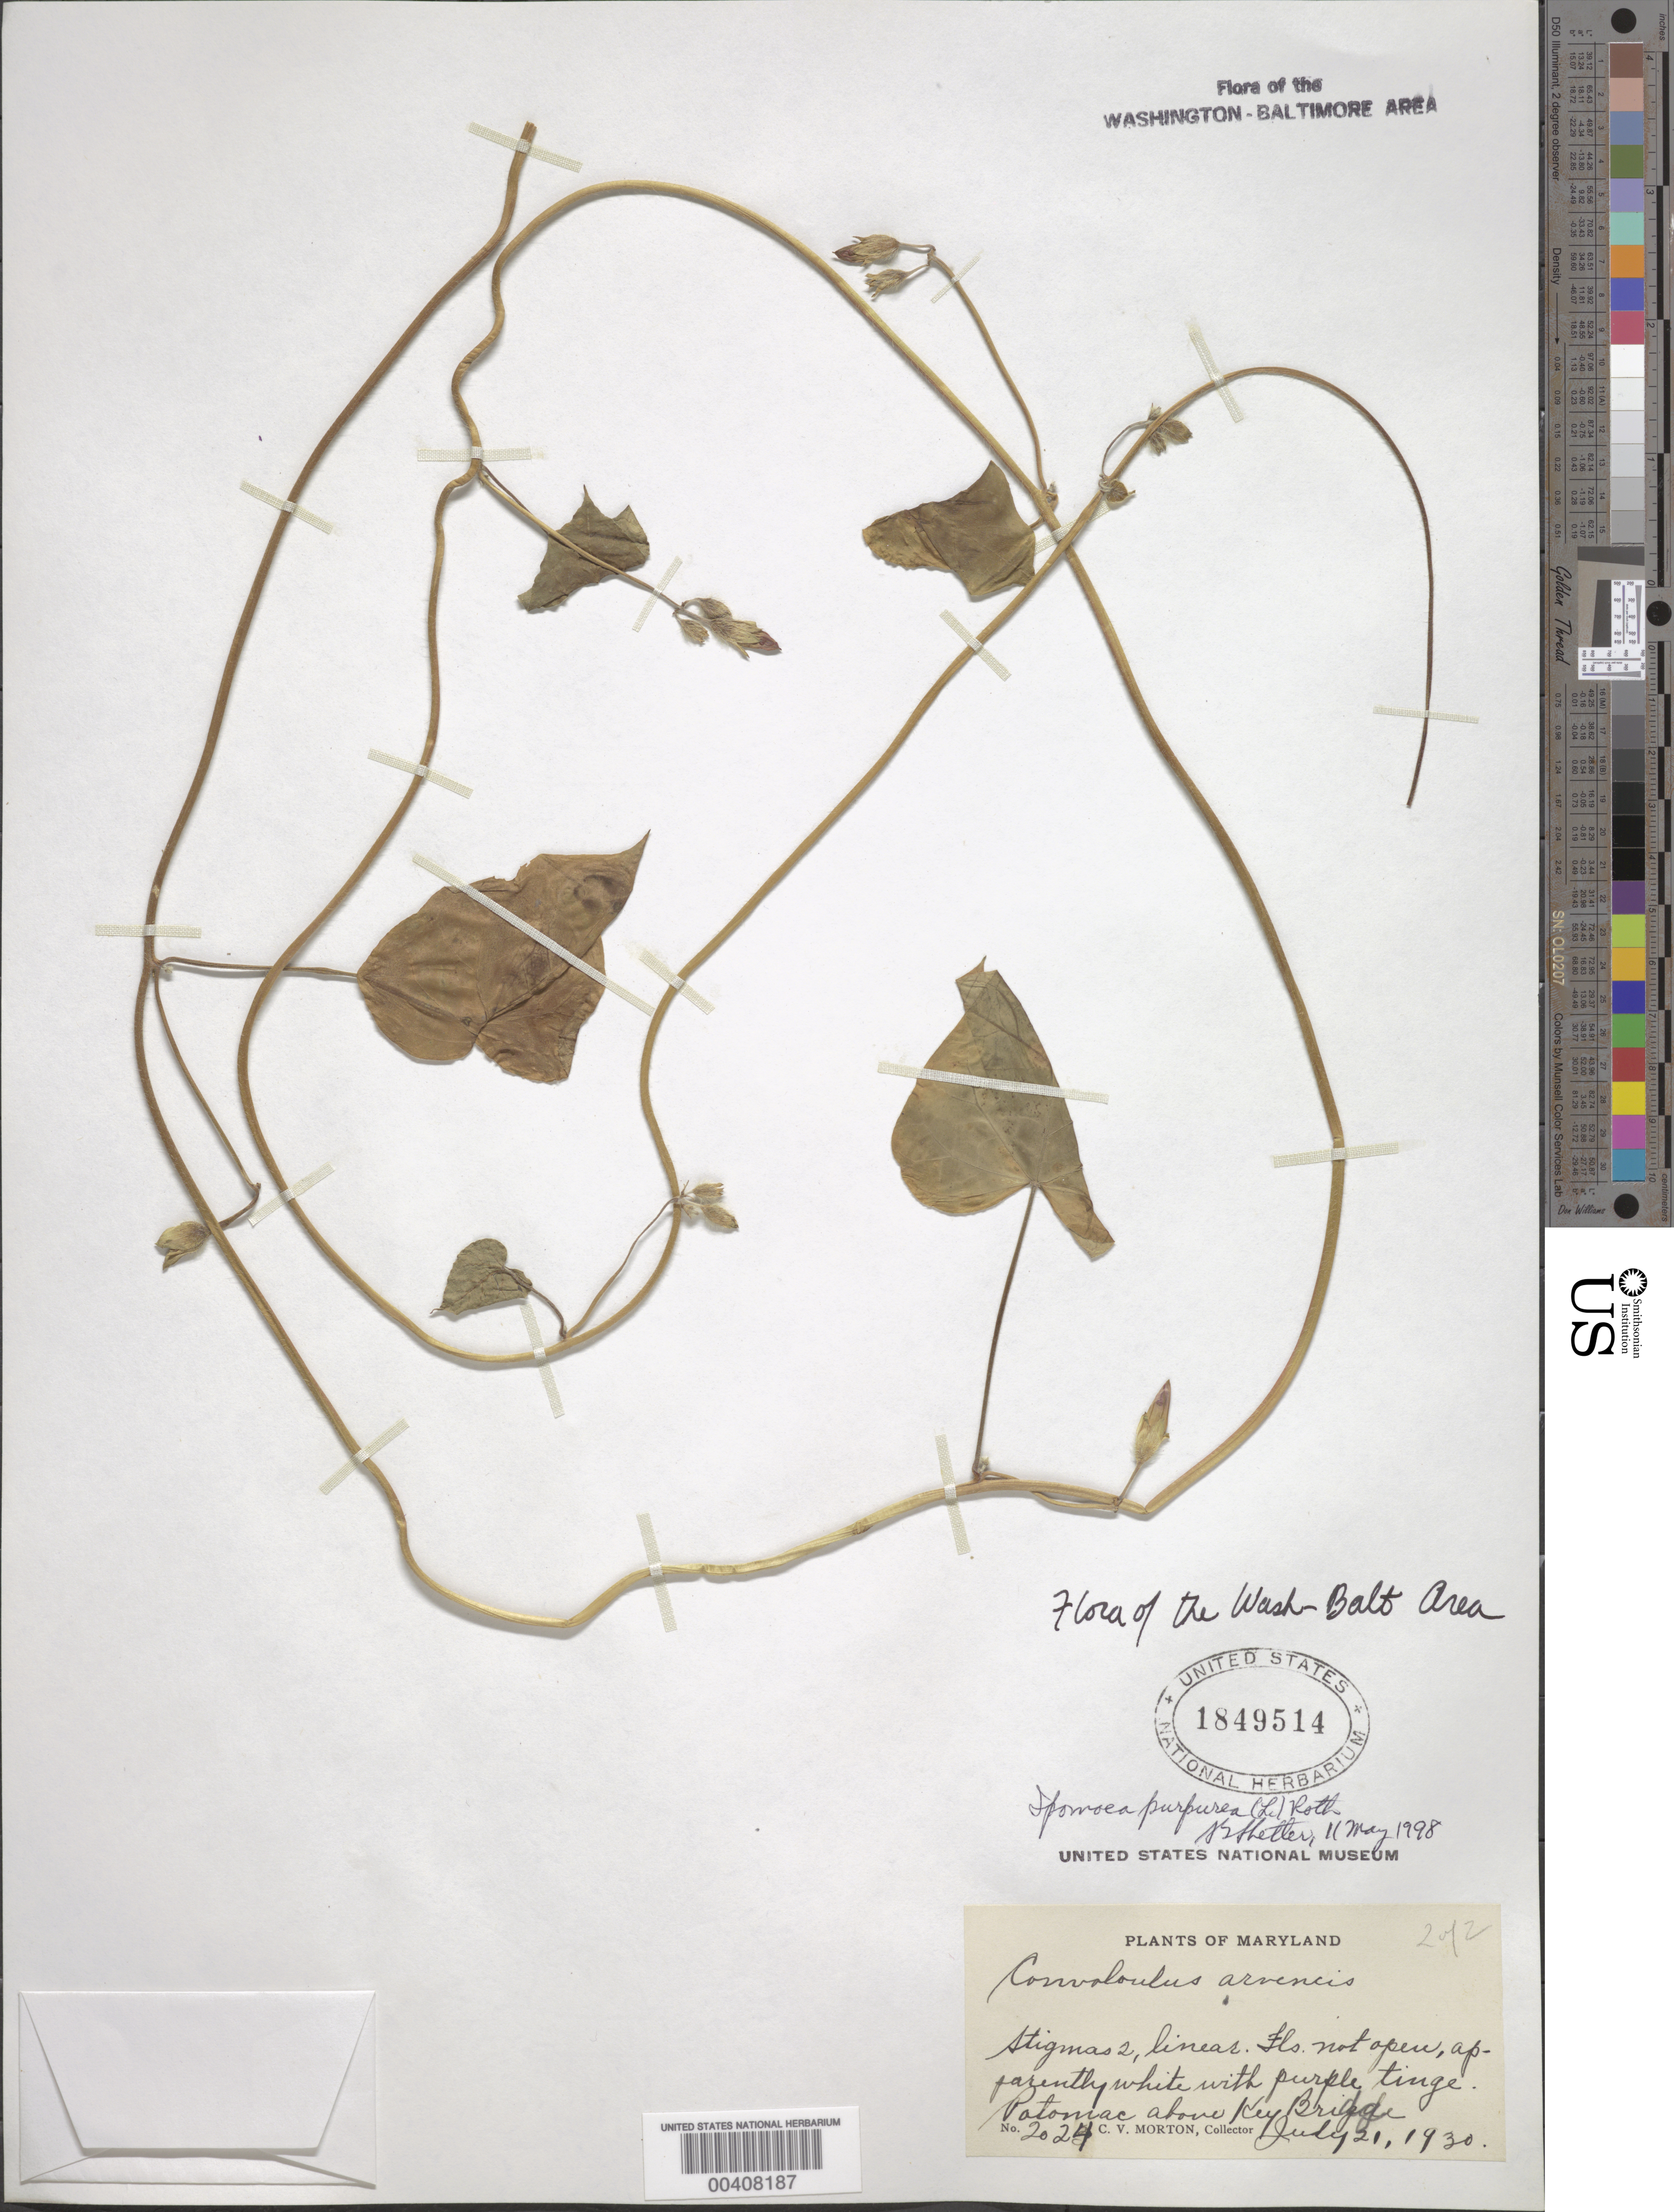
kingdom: Plantae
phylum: Tracheophyta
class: Magnoliopsida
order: Solanales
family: Convolvulaceae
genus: Ipomoea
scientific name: Ipomoea purpurea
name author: (L.) Roth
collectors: C. V. Morton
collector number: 2024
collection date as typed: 21 Jul 1930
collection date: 1930-07-21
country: United States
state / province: Virginia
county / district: Arlington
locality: Potomac above Key Bridge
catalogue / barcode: US 1849514